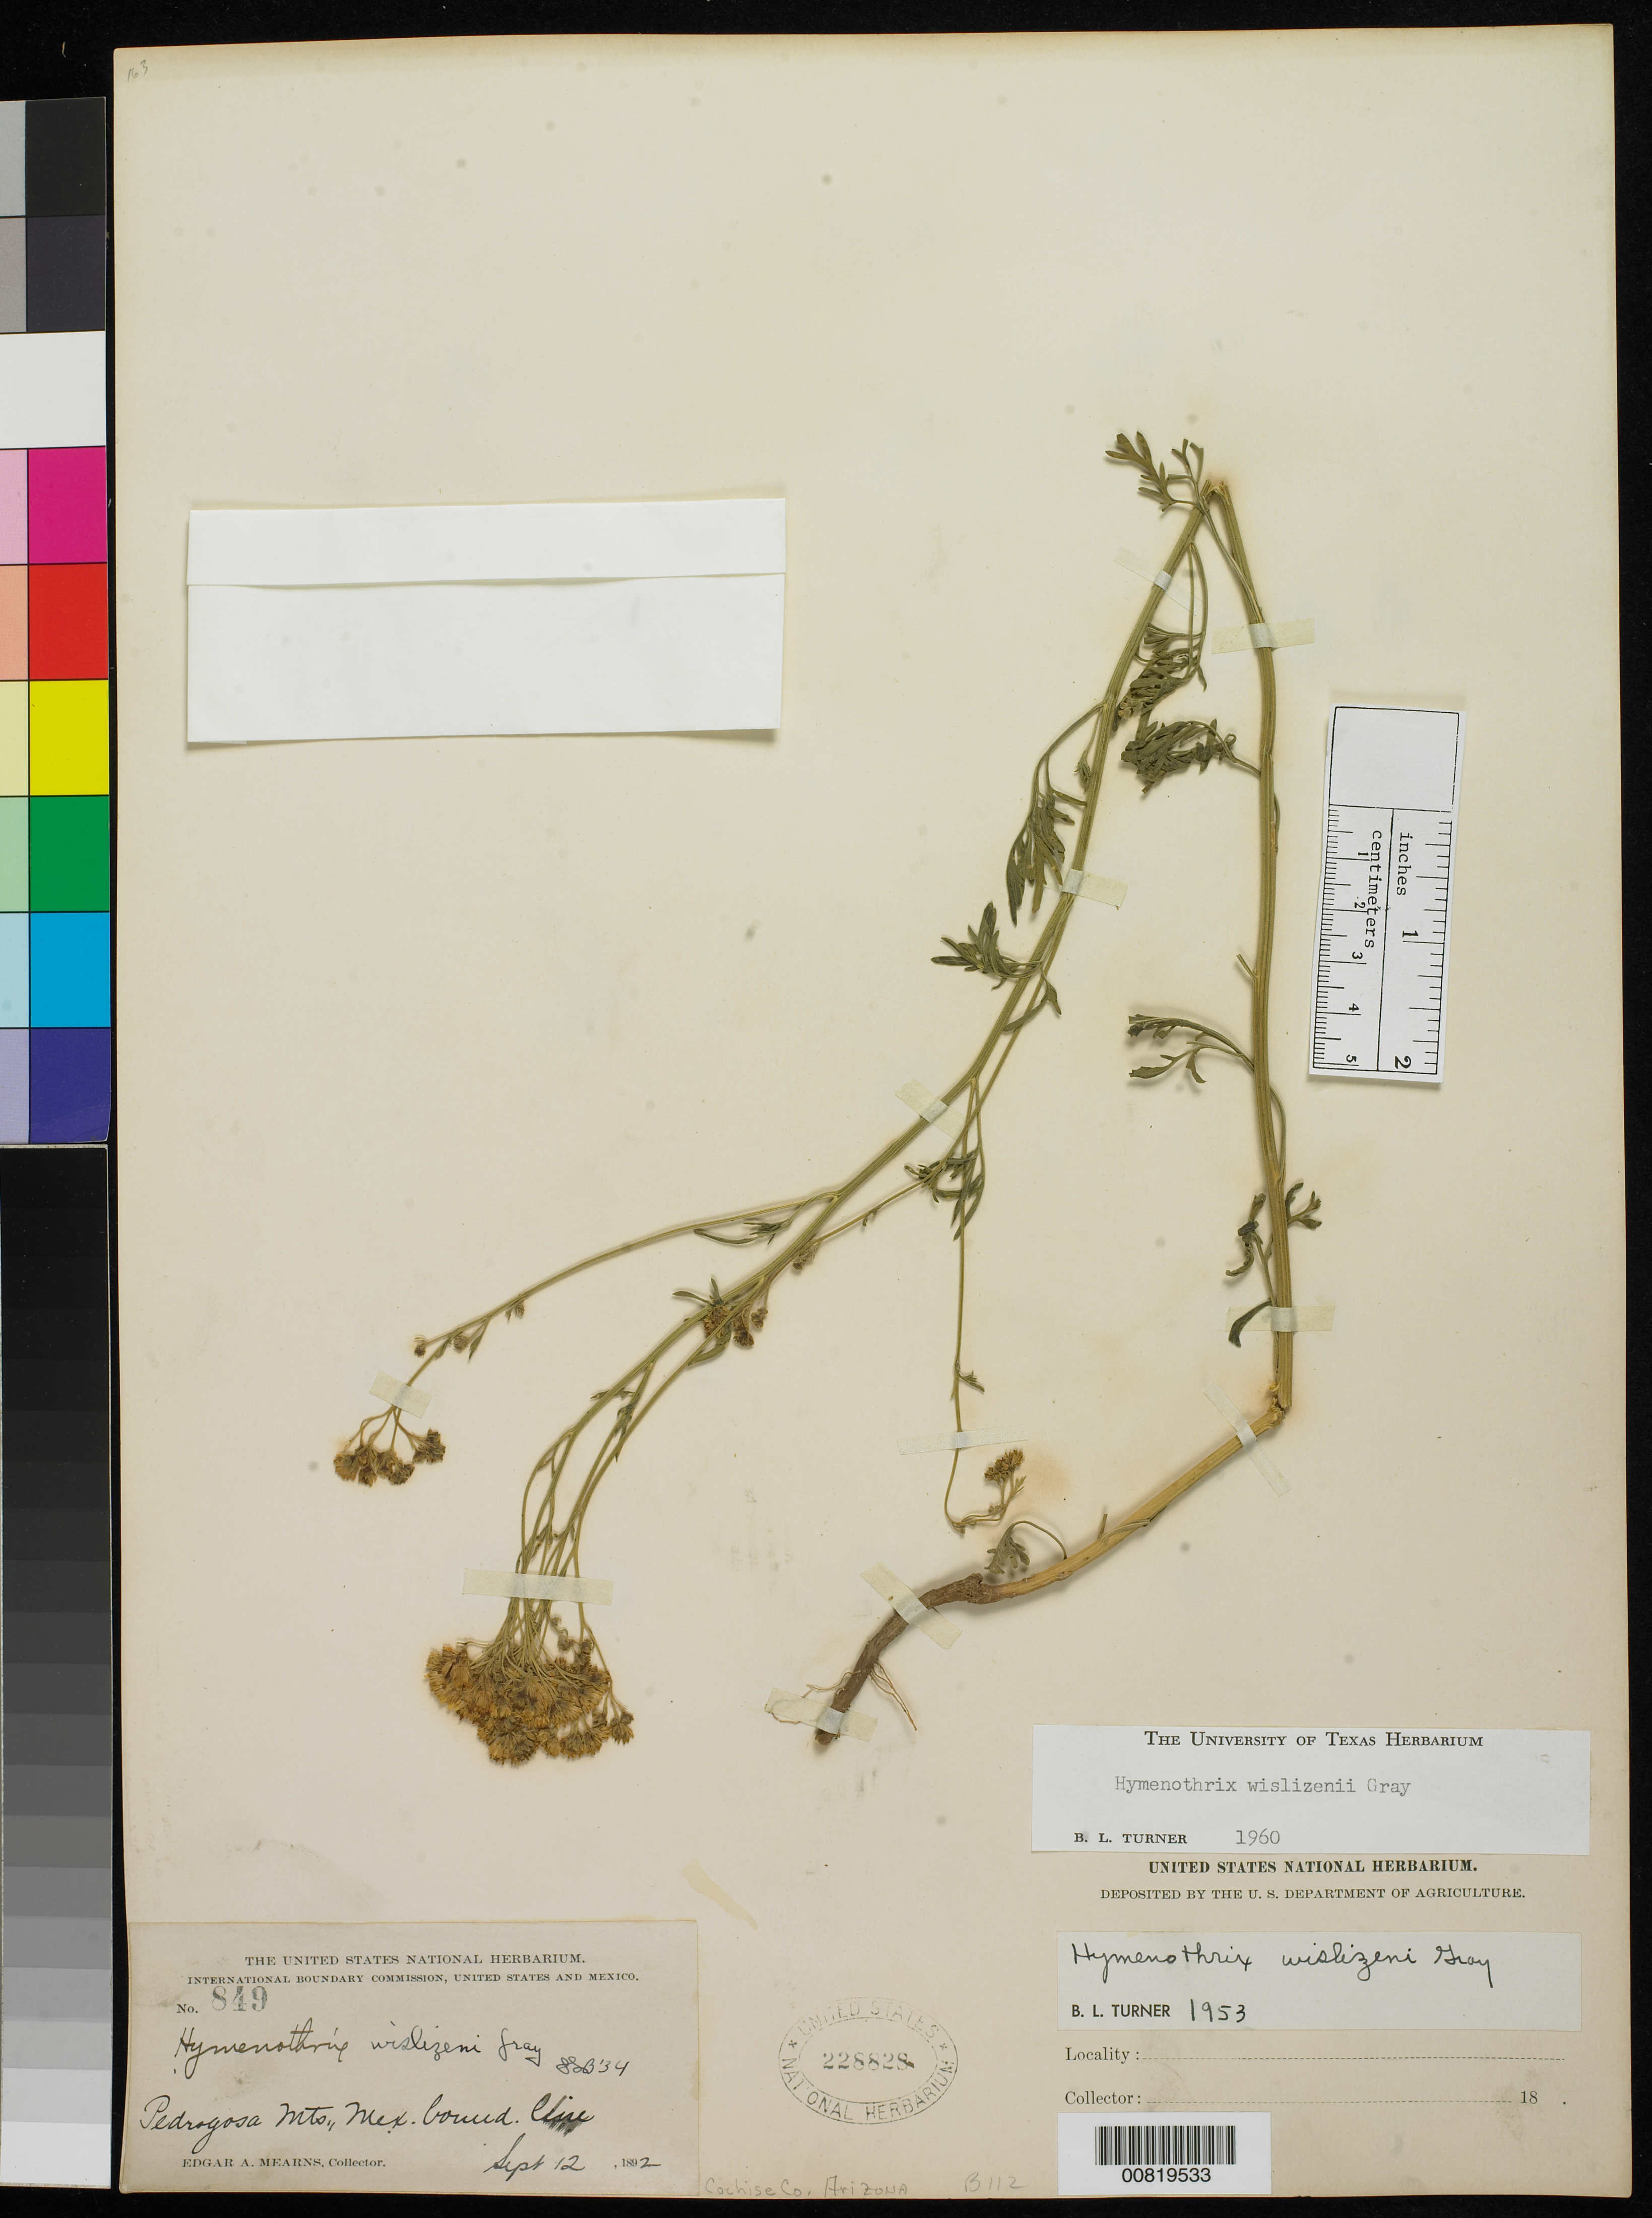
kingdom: Plantae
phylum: Tracheophyta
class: Magnoliopsida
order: Asterales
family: Asteraceae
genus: Hymenothrix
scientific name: Hymenothrix wislizenii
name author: A. Gray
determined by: Turner, B. L.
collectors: E. A. Mearns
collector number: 849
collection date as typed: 12 Sep 1892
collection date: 1892-09-12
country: United States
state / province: Arizona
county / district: Cochise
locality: Pedregosa Mts., Arizona. Mexican Boundary Line.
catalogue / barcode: US 228828